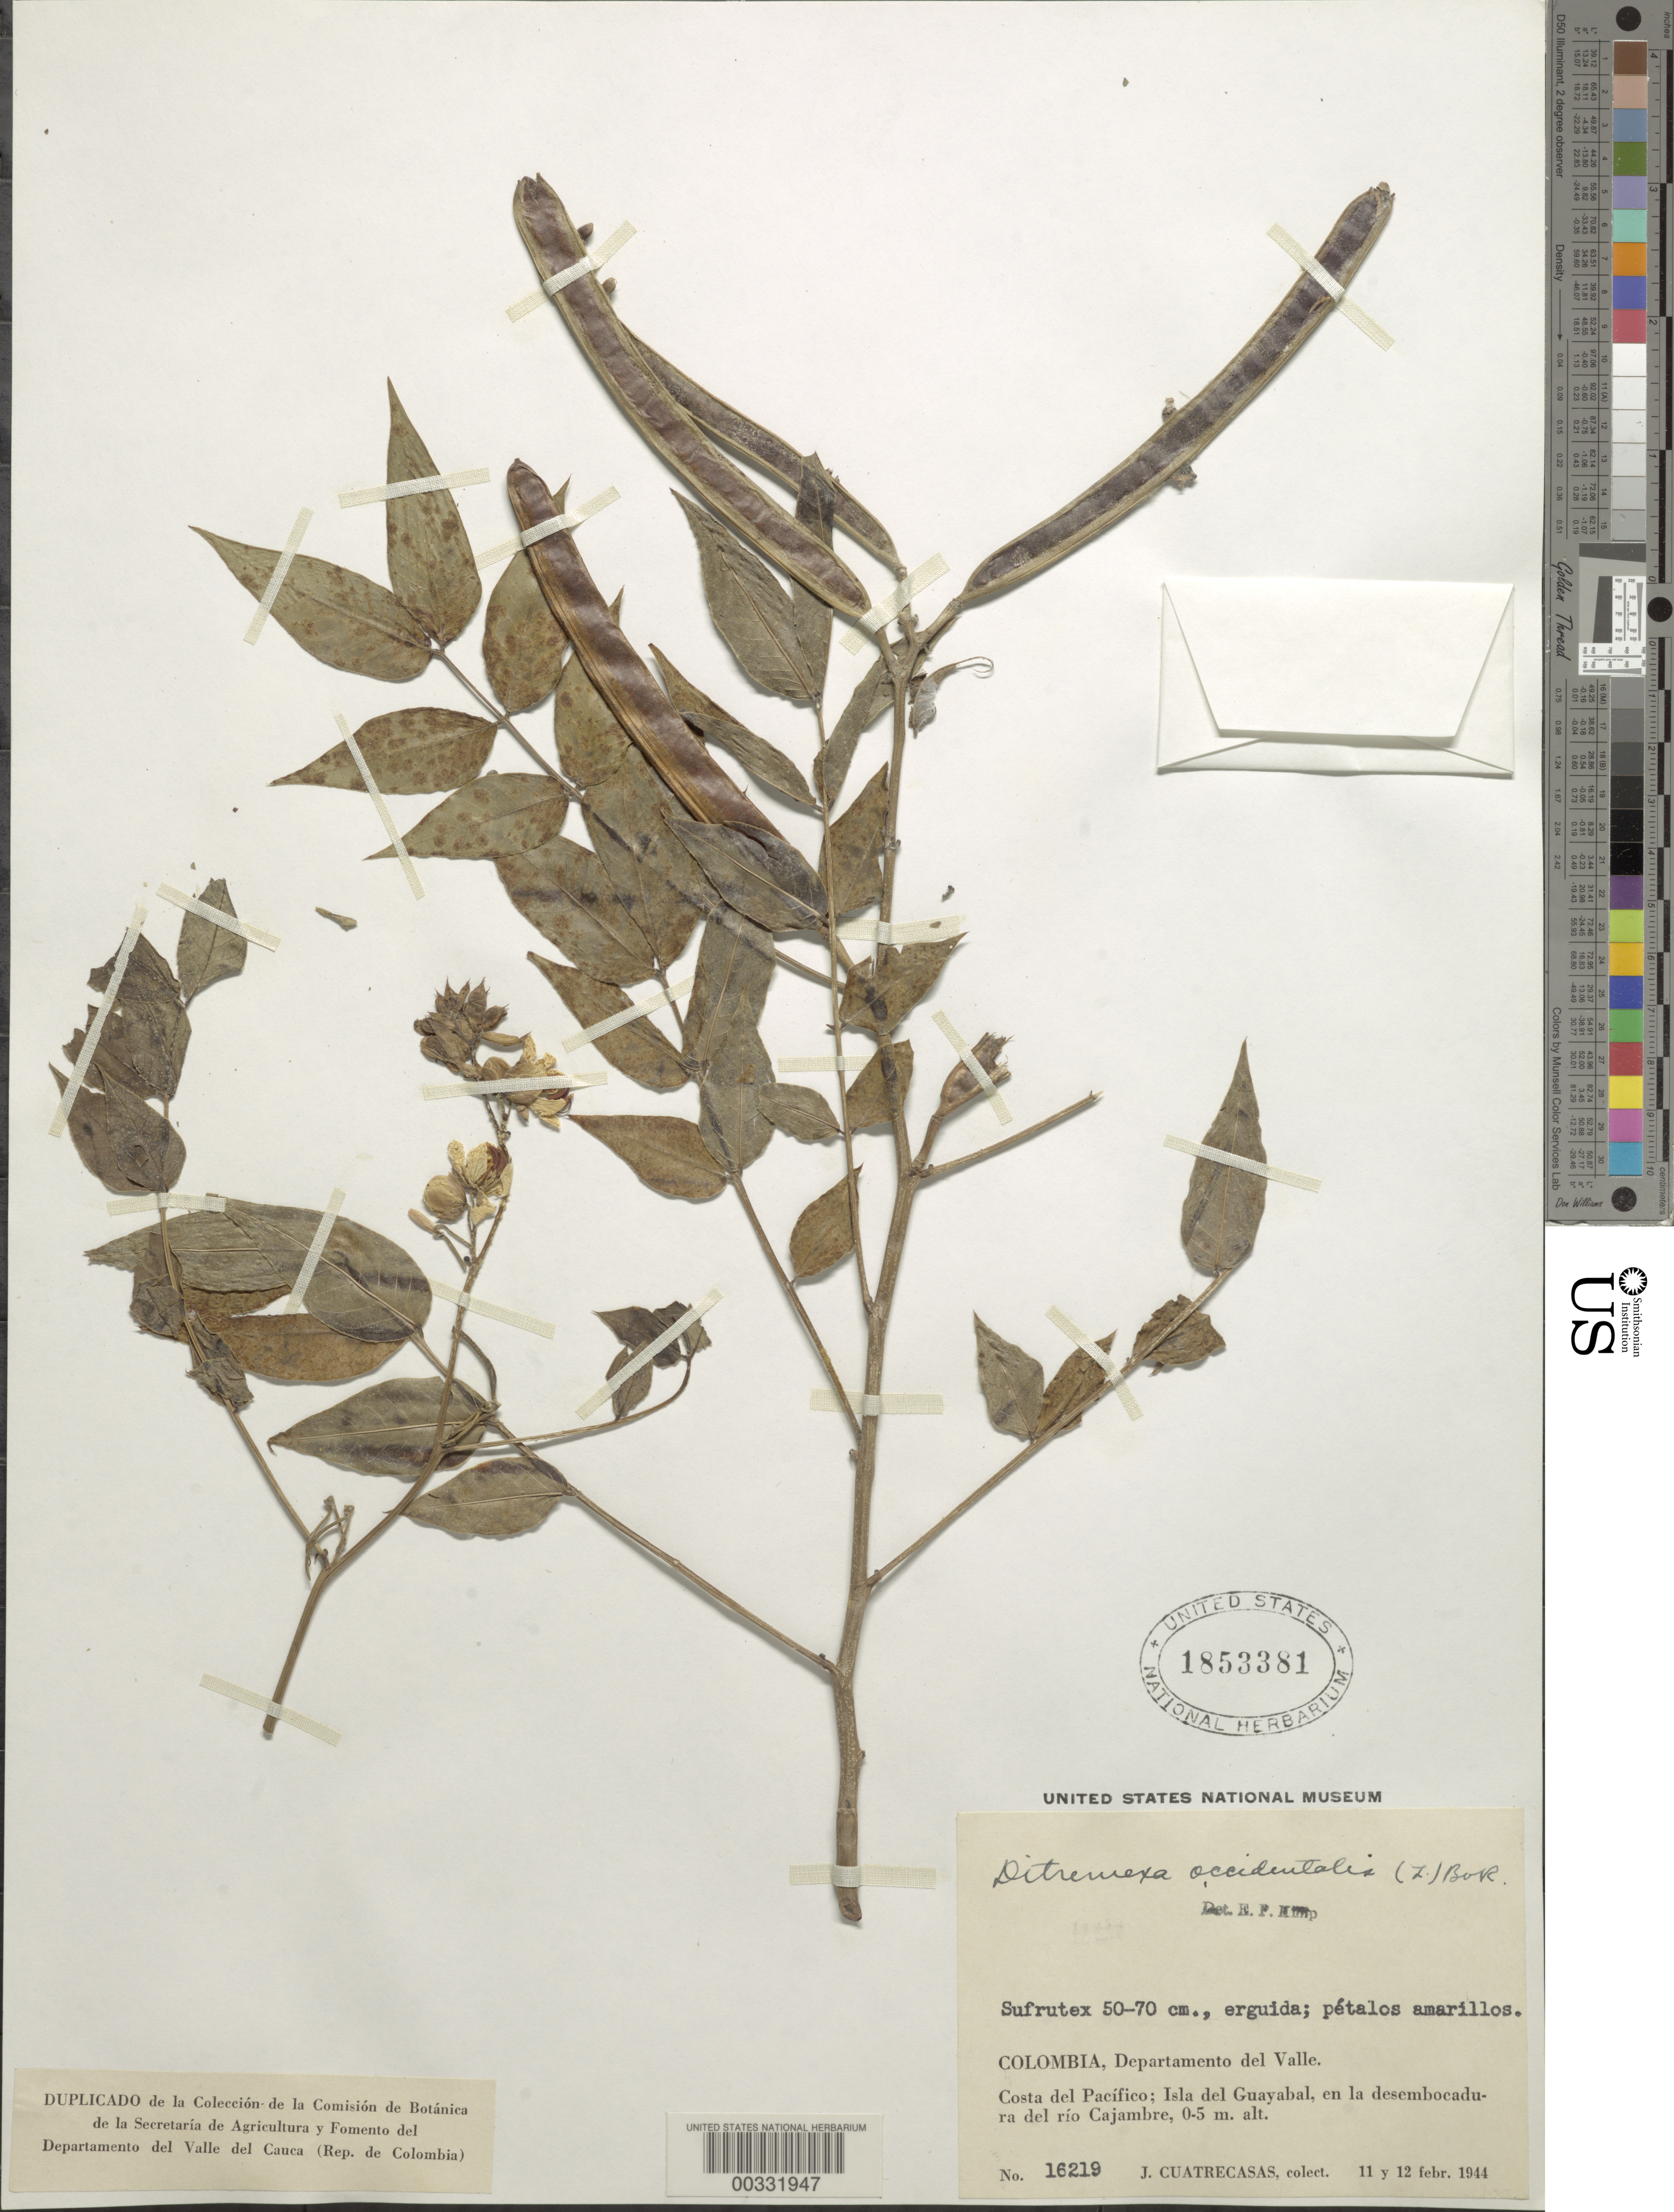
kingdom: Plantae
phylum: Tracheophyta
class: Magnoliopsida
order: Fabales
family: Fabaceae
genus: Senna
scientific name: Senna occidentalis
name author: (L.) Link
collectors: J. Cuatrecasas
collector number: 16219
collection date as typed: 11 Feb 1944 to 12 Feb 1944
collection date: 1944-02-11/1944-02-12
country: Colombia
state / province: Valle del Cauca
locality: Isla del Guayabal; Pacific Coast; outlet of Rio Cajambre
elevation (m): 0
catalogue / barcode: US 1853381